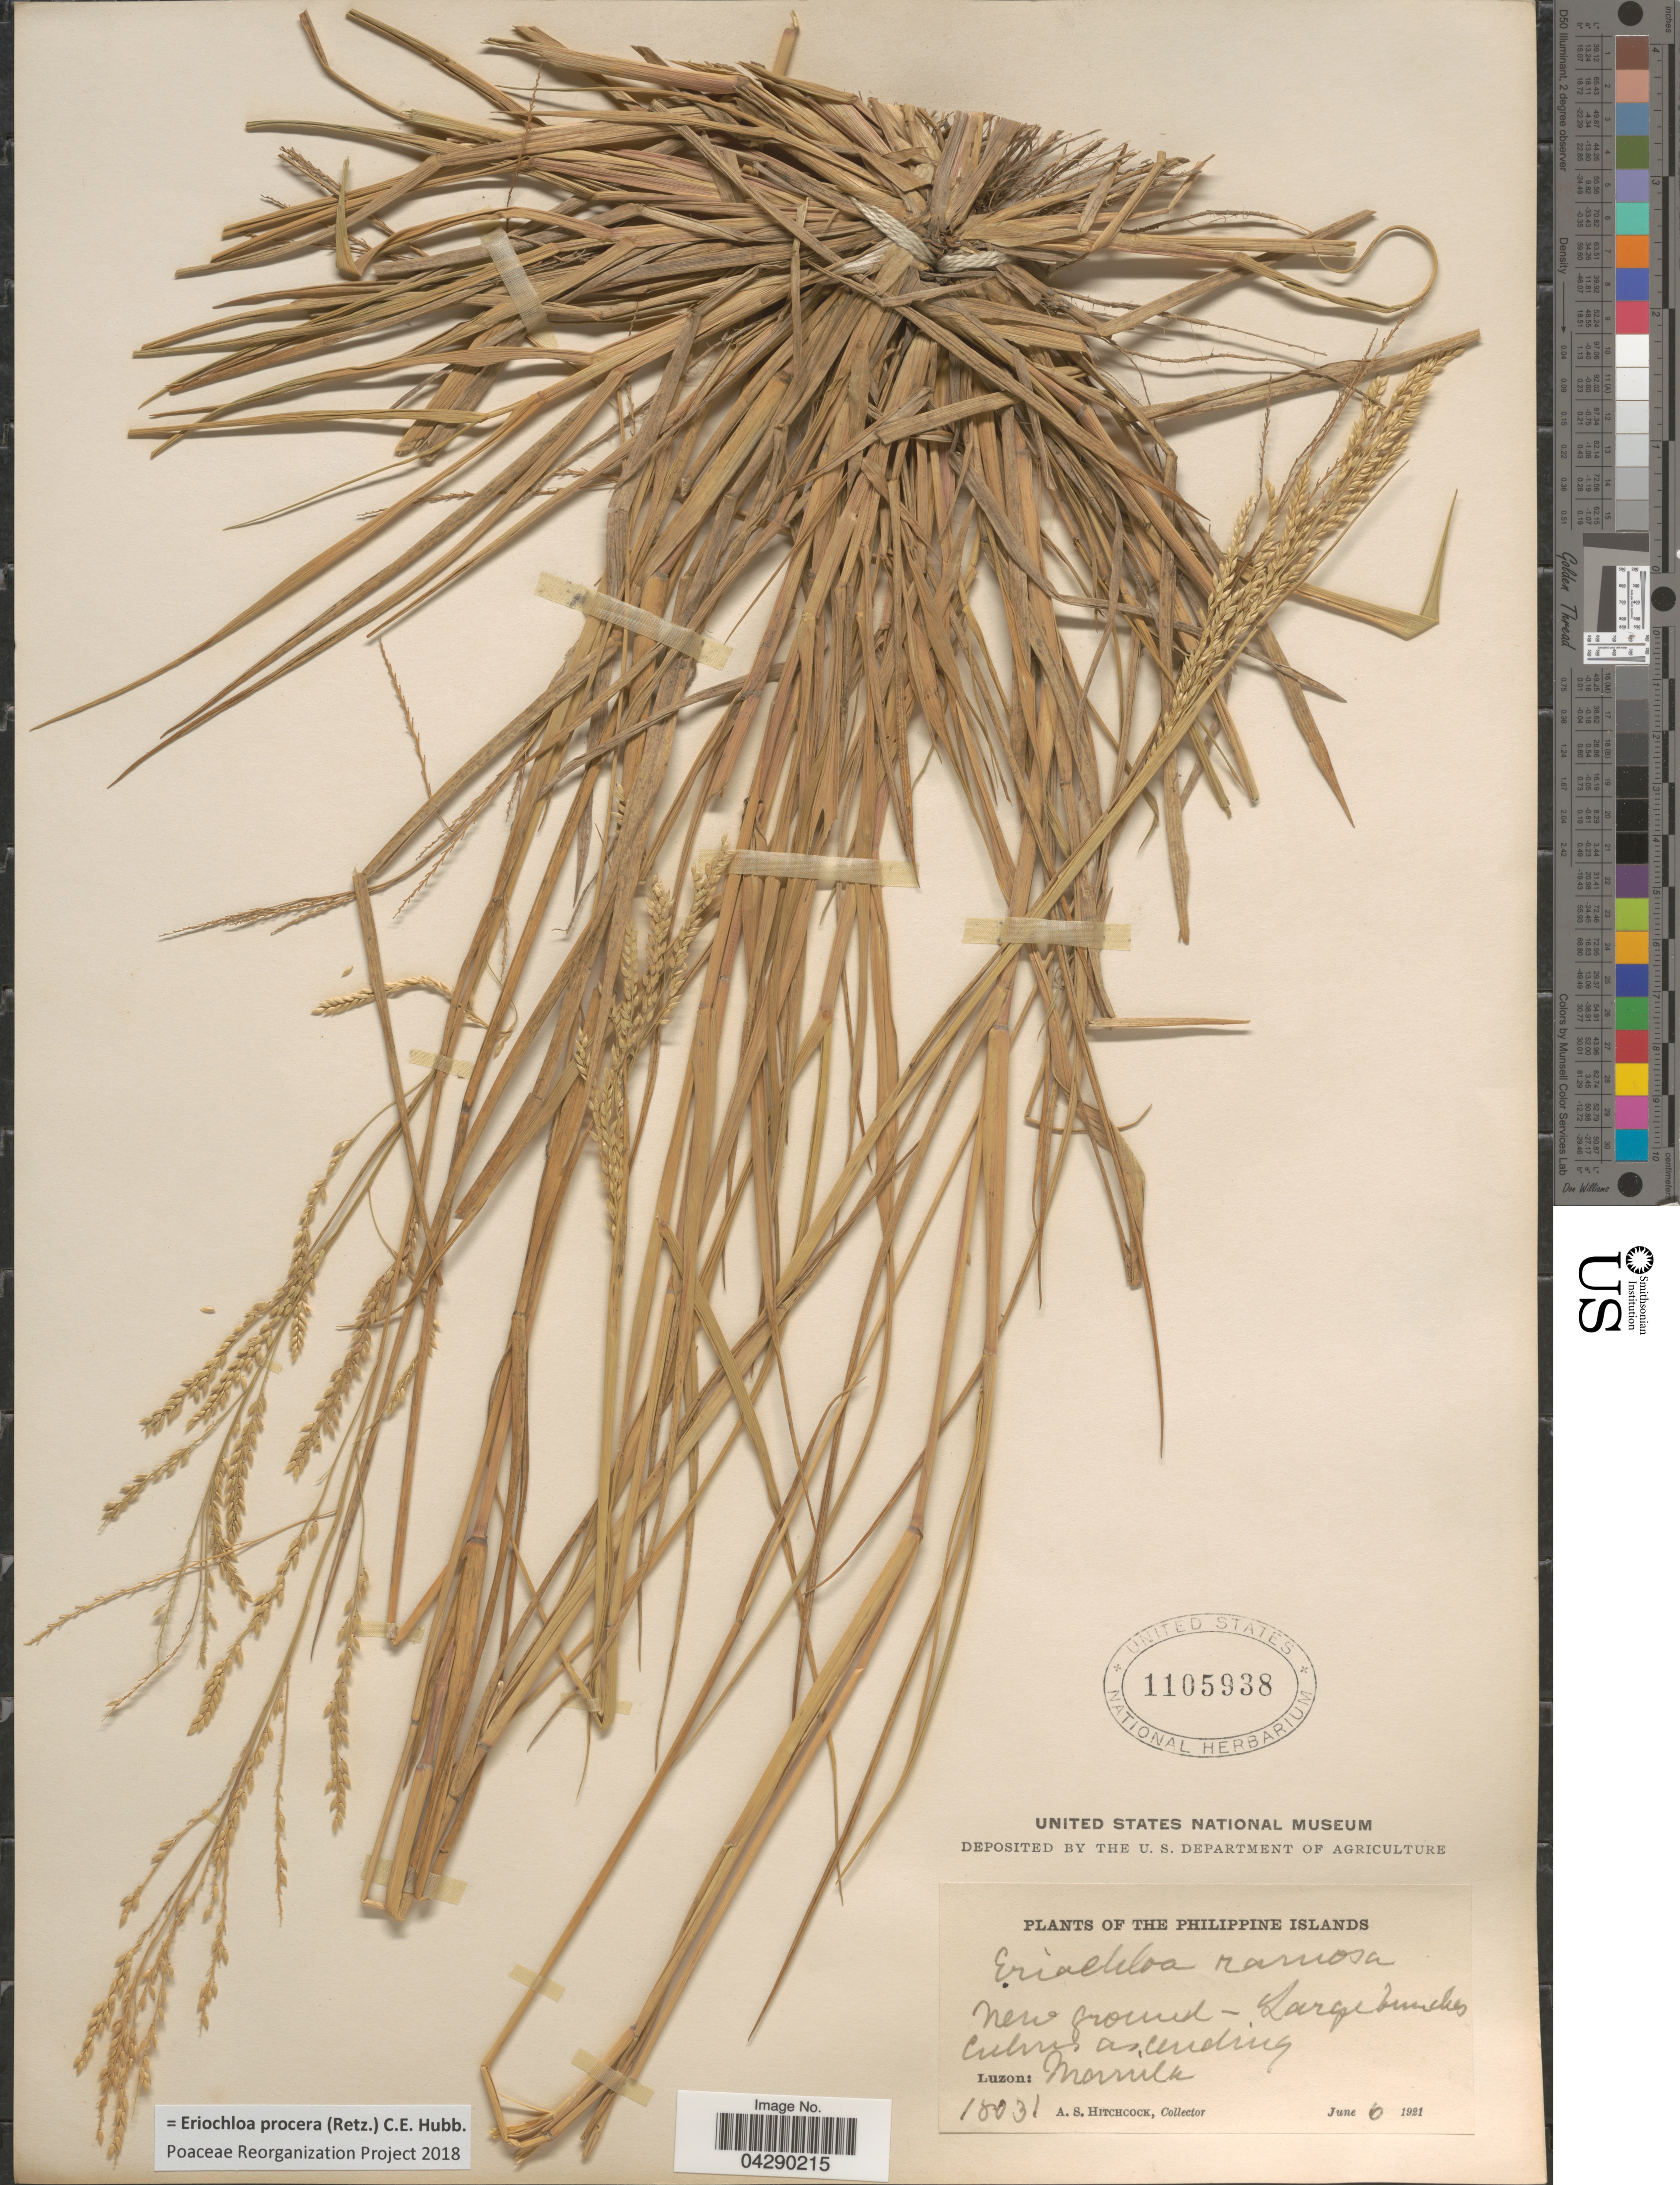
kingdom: Plantae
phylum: Tracheophyta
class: Liliopsida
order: Poales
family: Poaceae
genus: Eriochloa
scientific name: Eriochloa procera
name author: (Retz.) C.E. Hubb.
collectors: A. S. Hitchcock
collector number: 18031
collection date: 1921-06-06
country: Philippines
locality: The Philippine Islands. Luzon: Manila.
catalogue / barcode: US 1105938